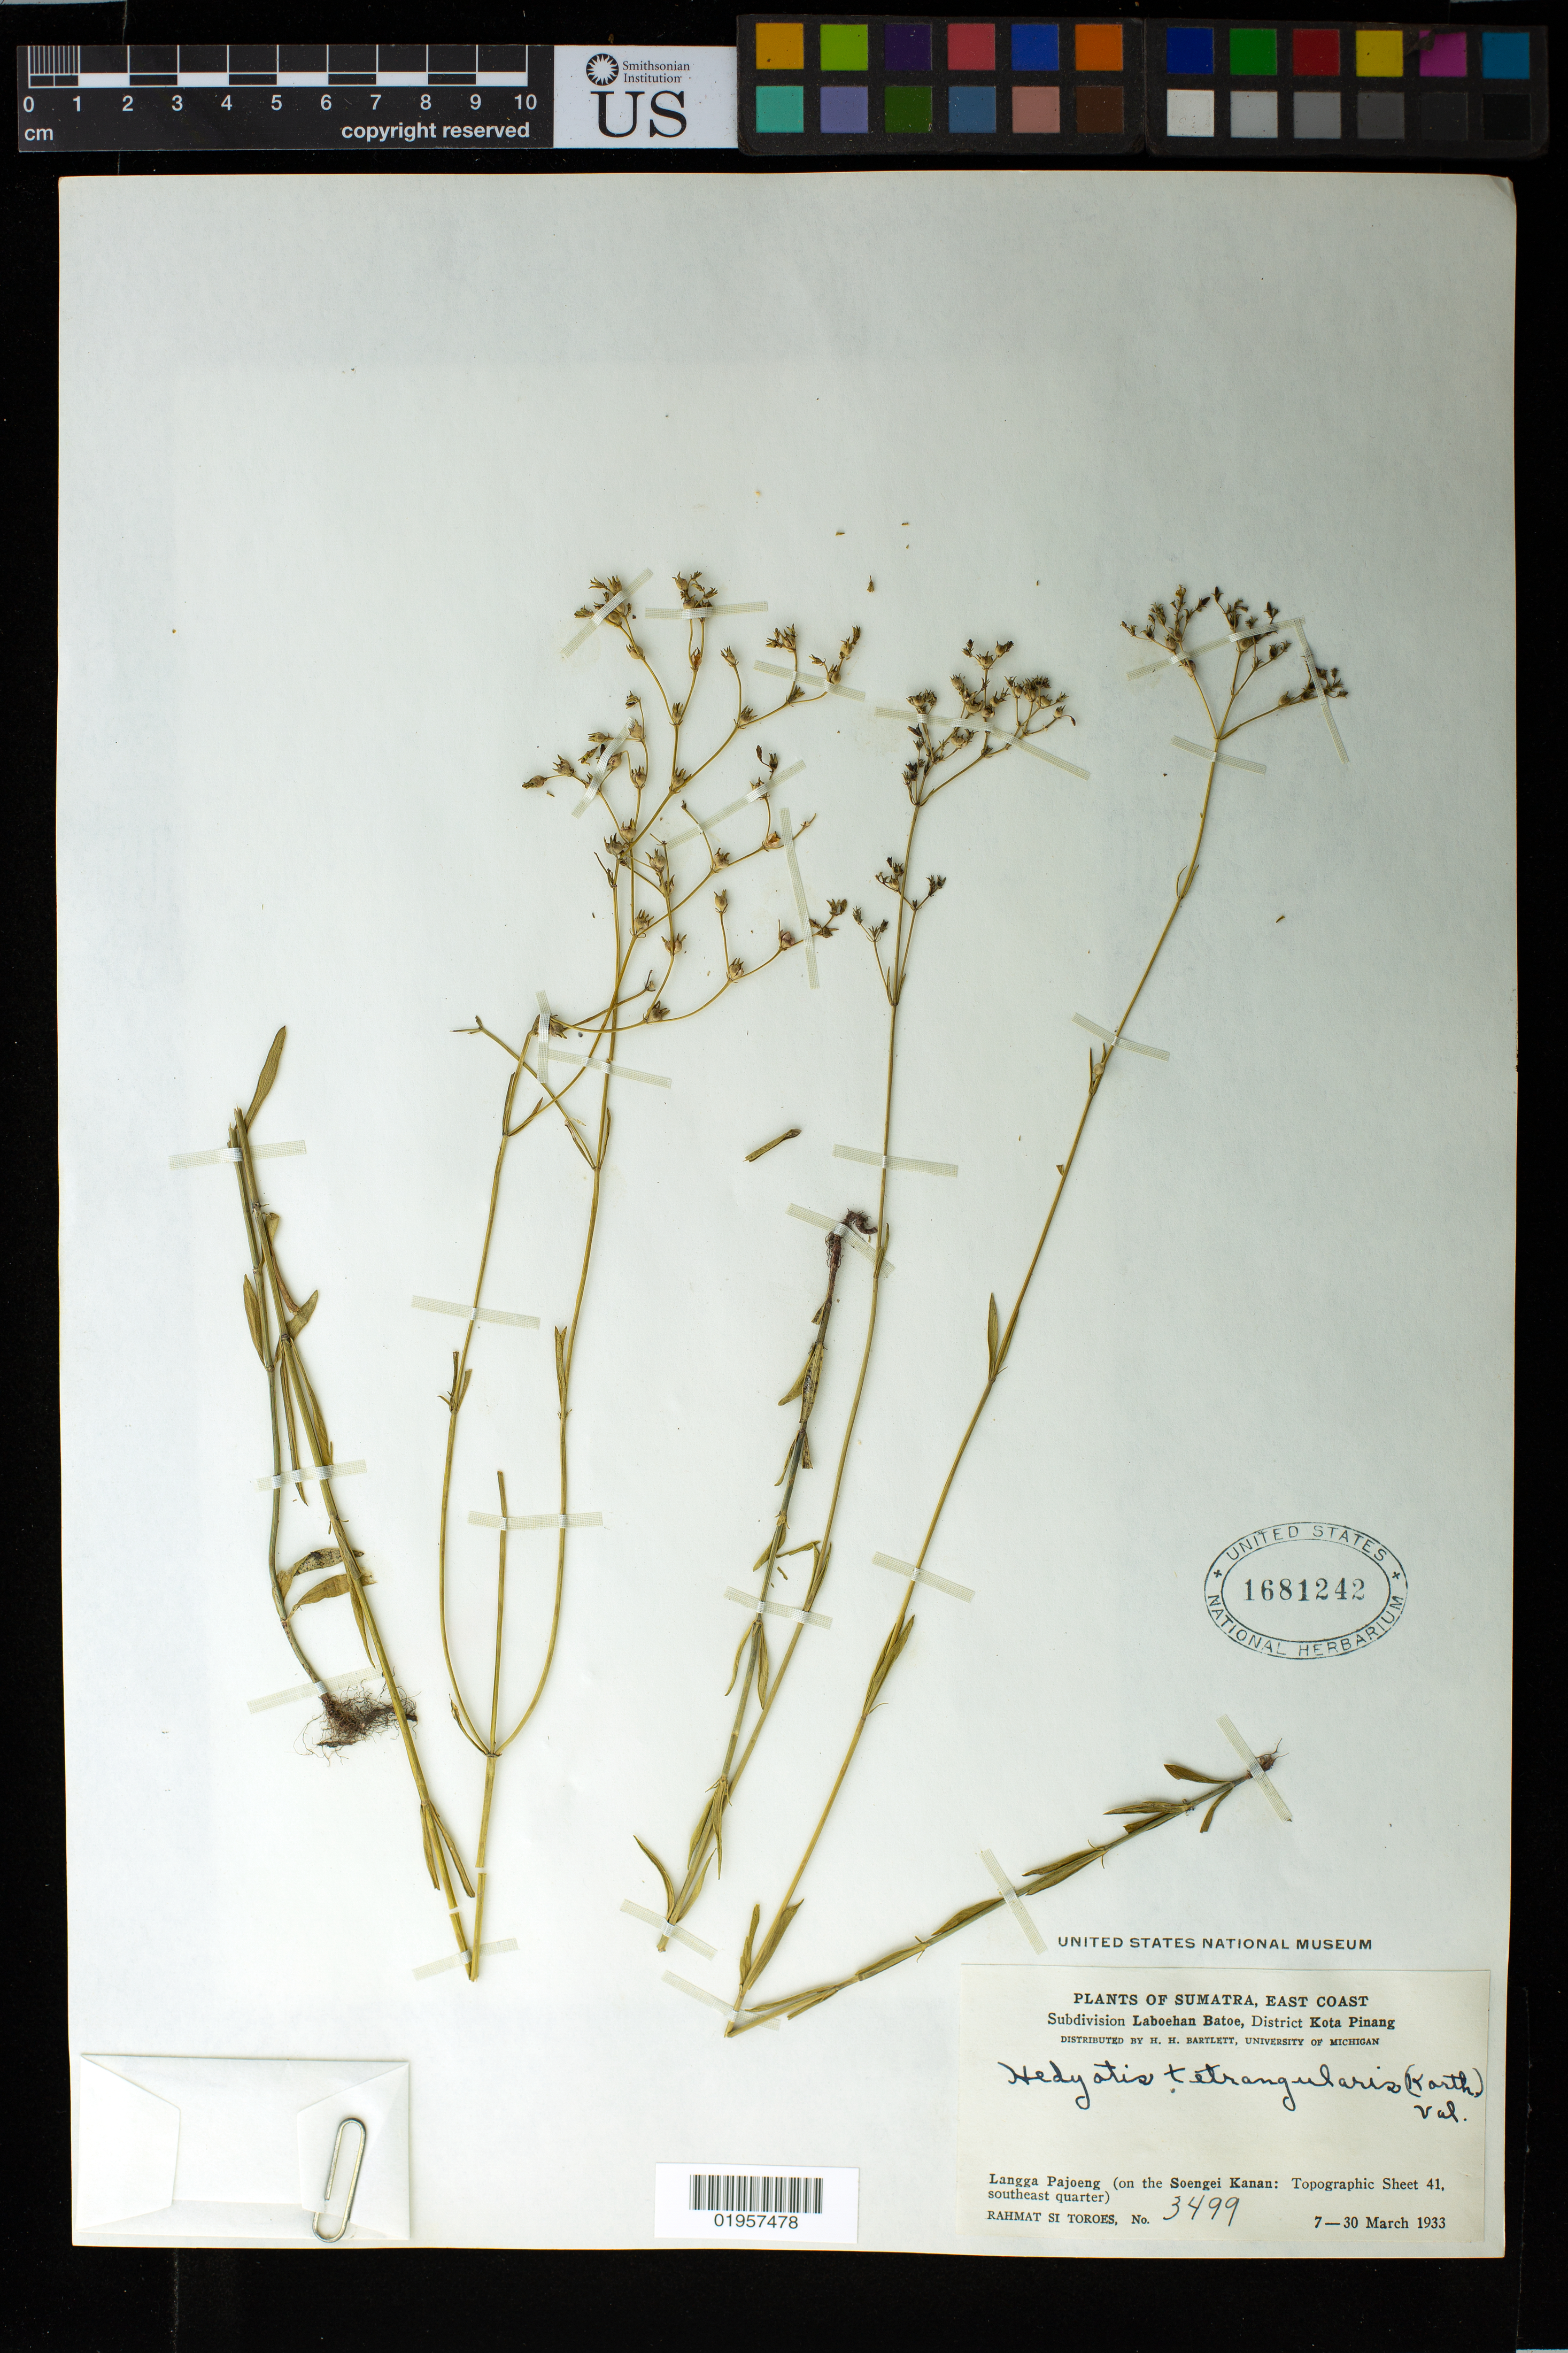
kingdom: Plantae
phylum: Tracheophyta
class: Magnoliopsida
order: Gentianales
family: Rubiaceae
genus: Hedyotis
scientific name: Hedyotis tetrangularis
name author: (Korth.) Walp.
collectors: Rahmat Si Boeea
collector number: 3499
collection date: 1933-03-07/1933-03-30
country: Indonesia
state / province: Sumatra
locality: Subdivision Laboehan Batoe, District Kota, Langga Pajoeng (on the Soengei Kanan)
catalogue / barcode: US 1681242